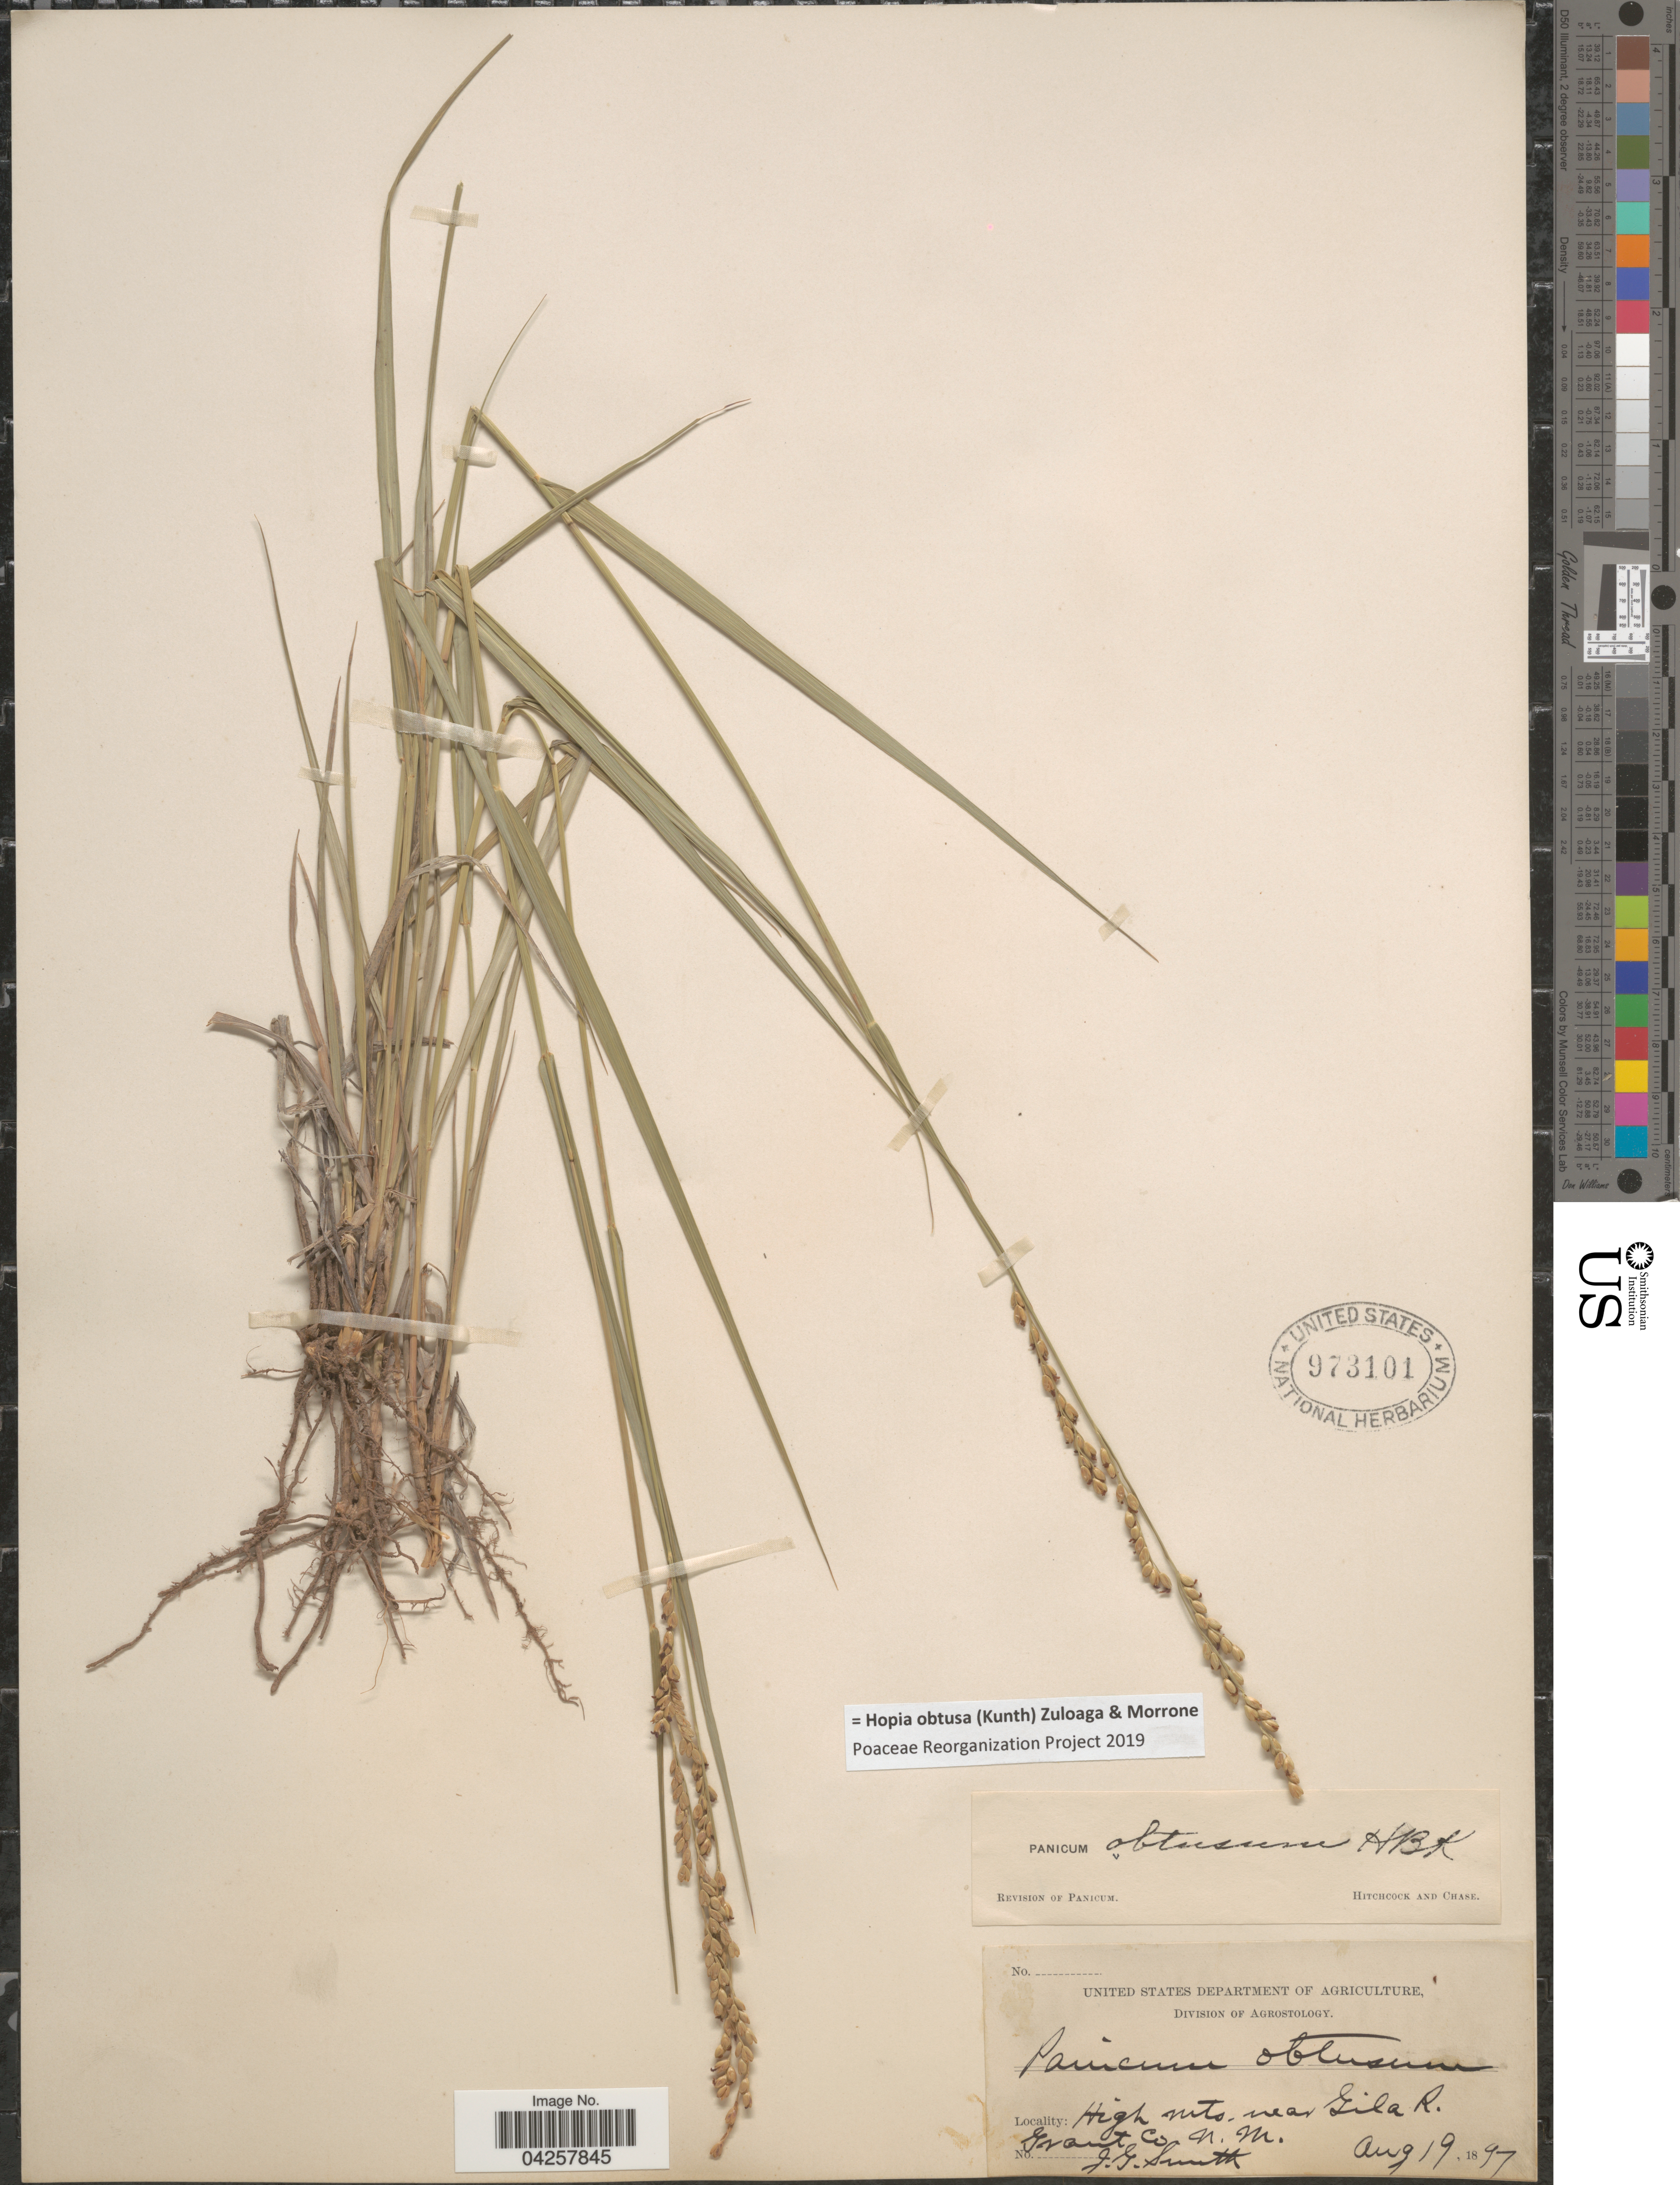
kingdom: Plantae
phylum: Tracheophyta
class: Liliopsida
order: Poales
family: Poaceae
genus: Hopia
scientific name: Hopia obtusa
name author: (Kunth) Zuloaga & Morrone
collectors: J. G. Smith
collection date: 1897-08-19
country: United States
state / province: New Mexico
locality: High mts. near Gila R. Grant Co.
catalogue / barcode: US 973101